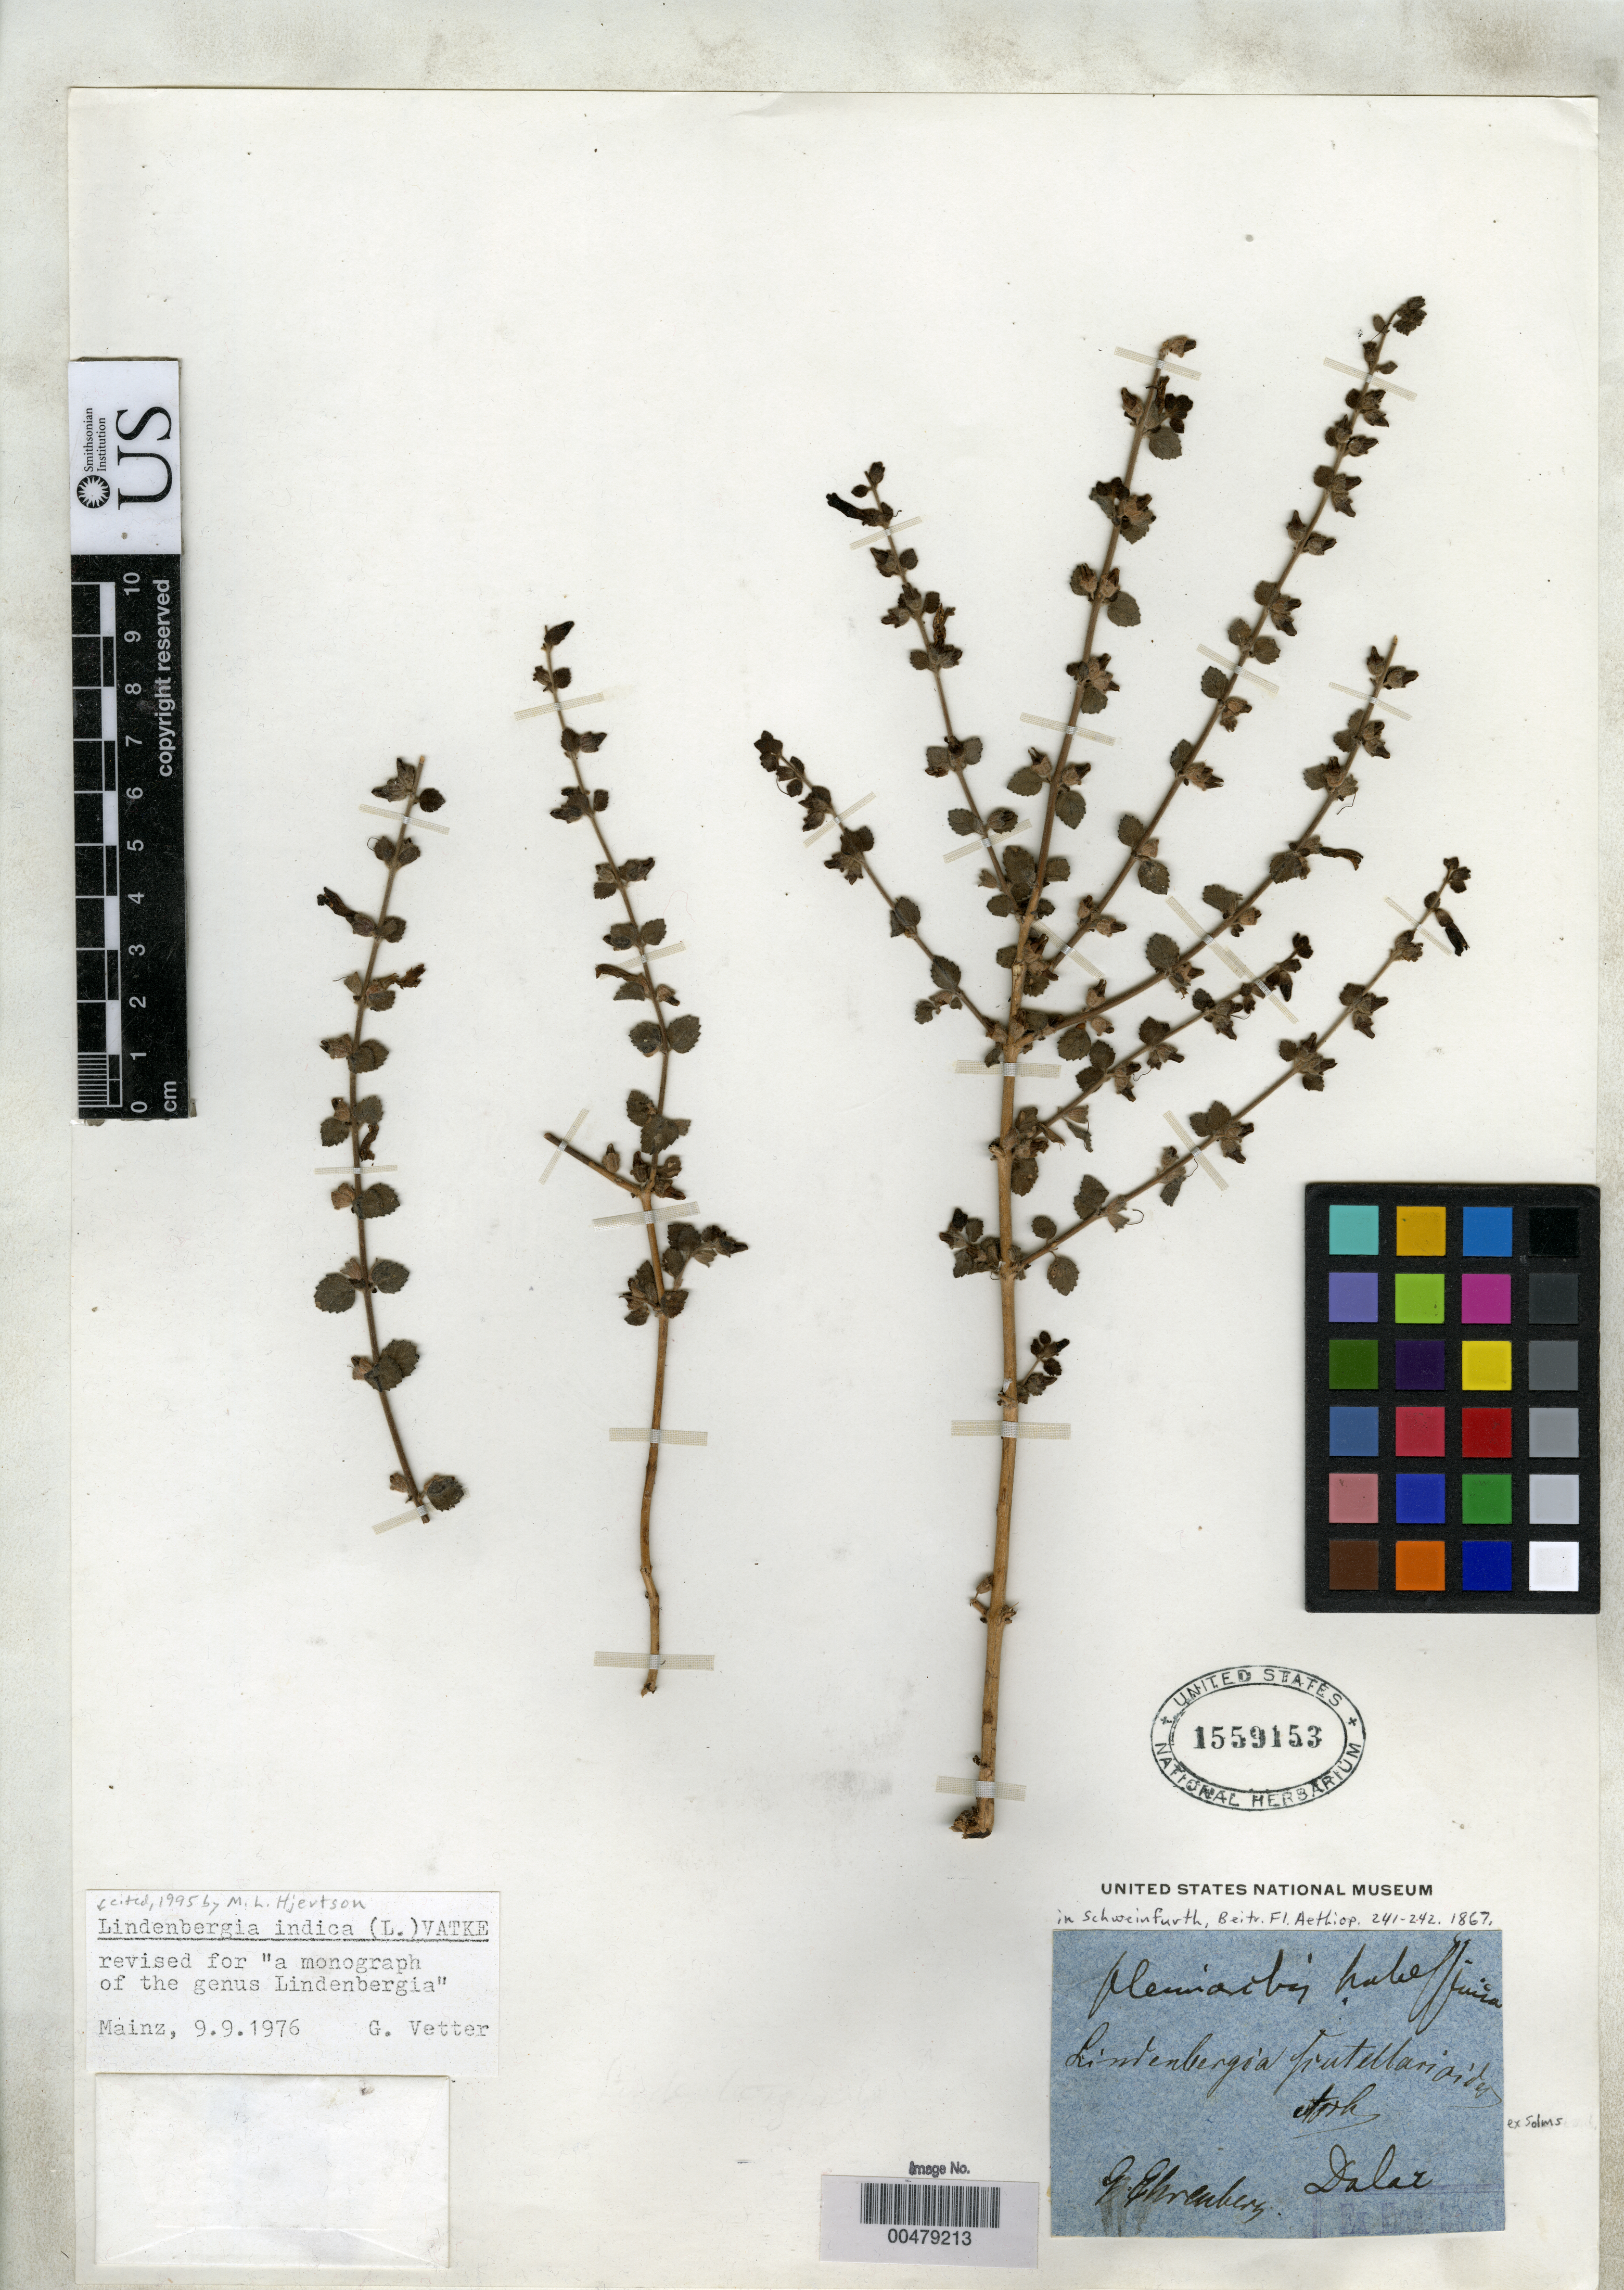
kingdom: Plantae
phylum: Tracheophyta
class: Magnoliopsida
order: Lamiales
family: Orobanchaceae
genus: Lindenbergia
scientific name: Lindenbergia scutellarioides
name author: Asch. ex Solms in Schweinf.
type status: Isotype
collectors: C. Ehrenberg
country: Eritrea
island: Dahlak Island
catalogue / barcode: US 1559153